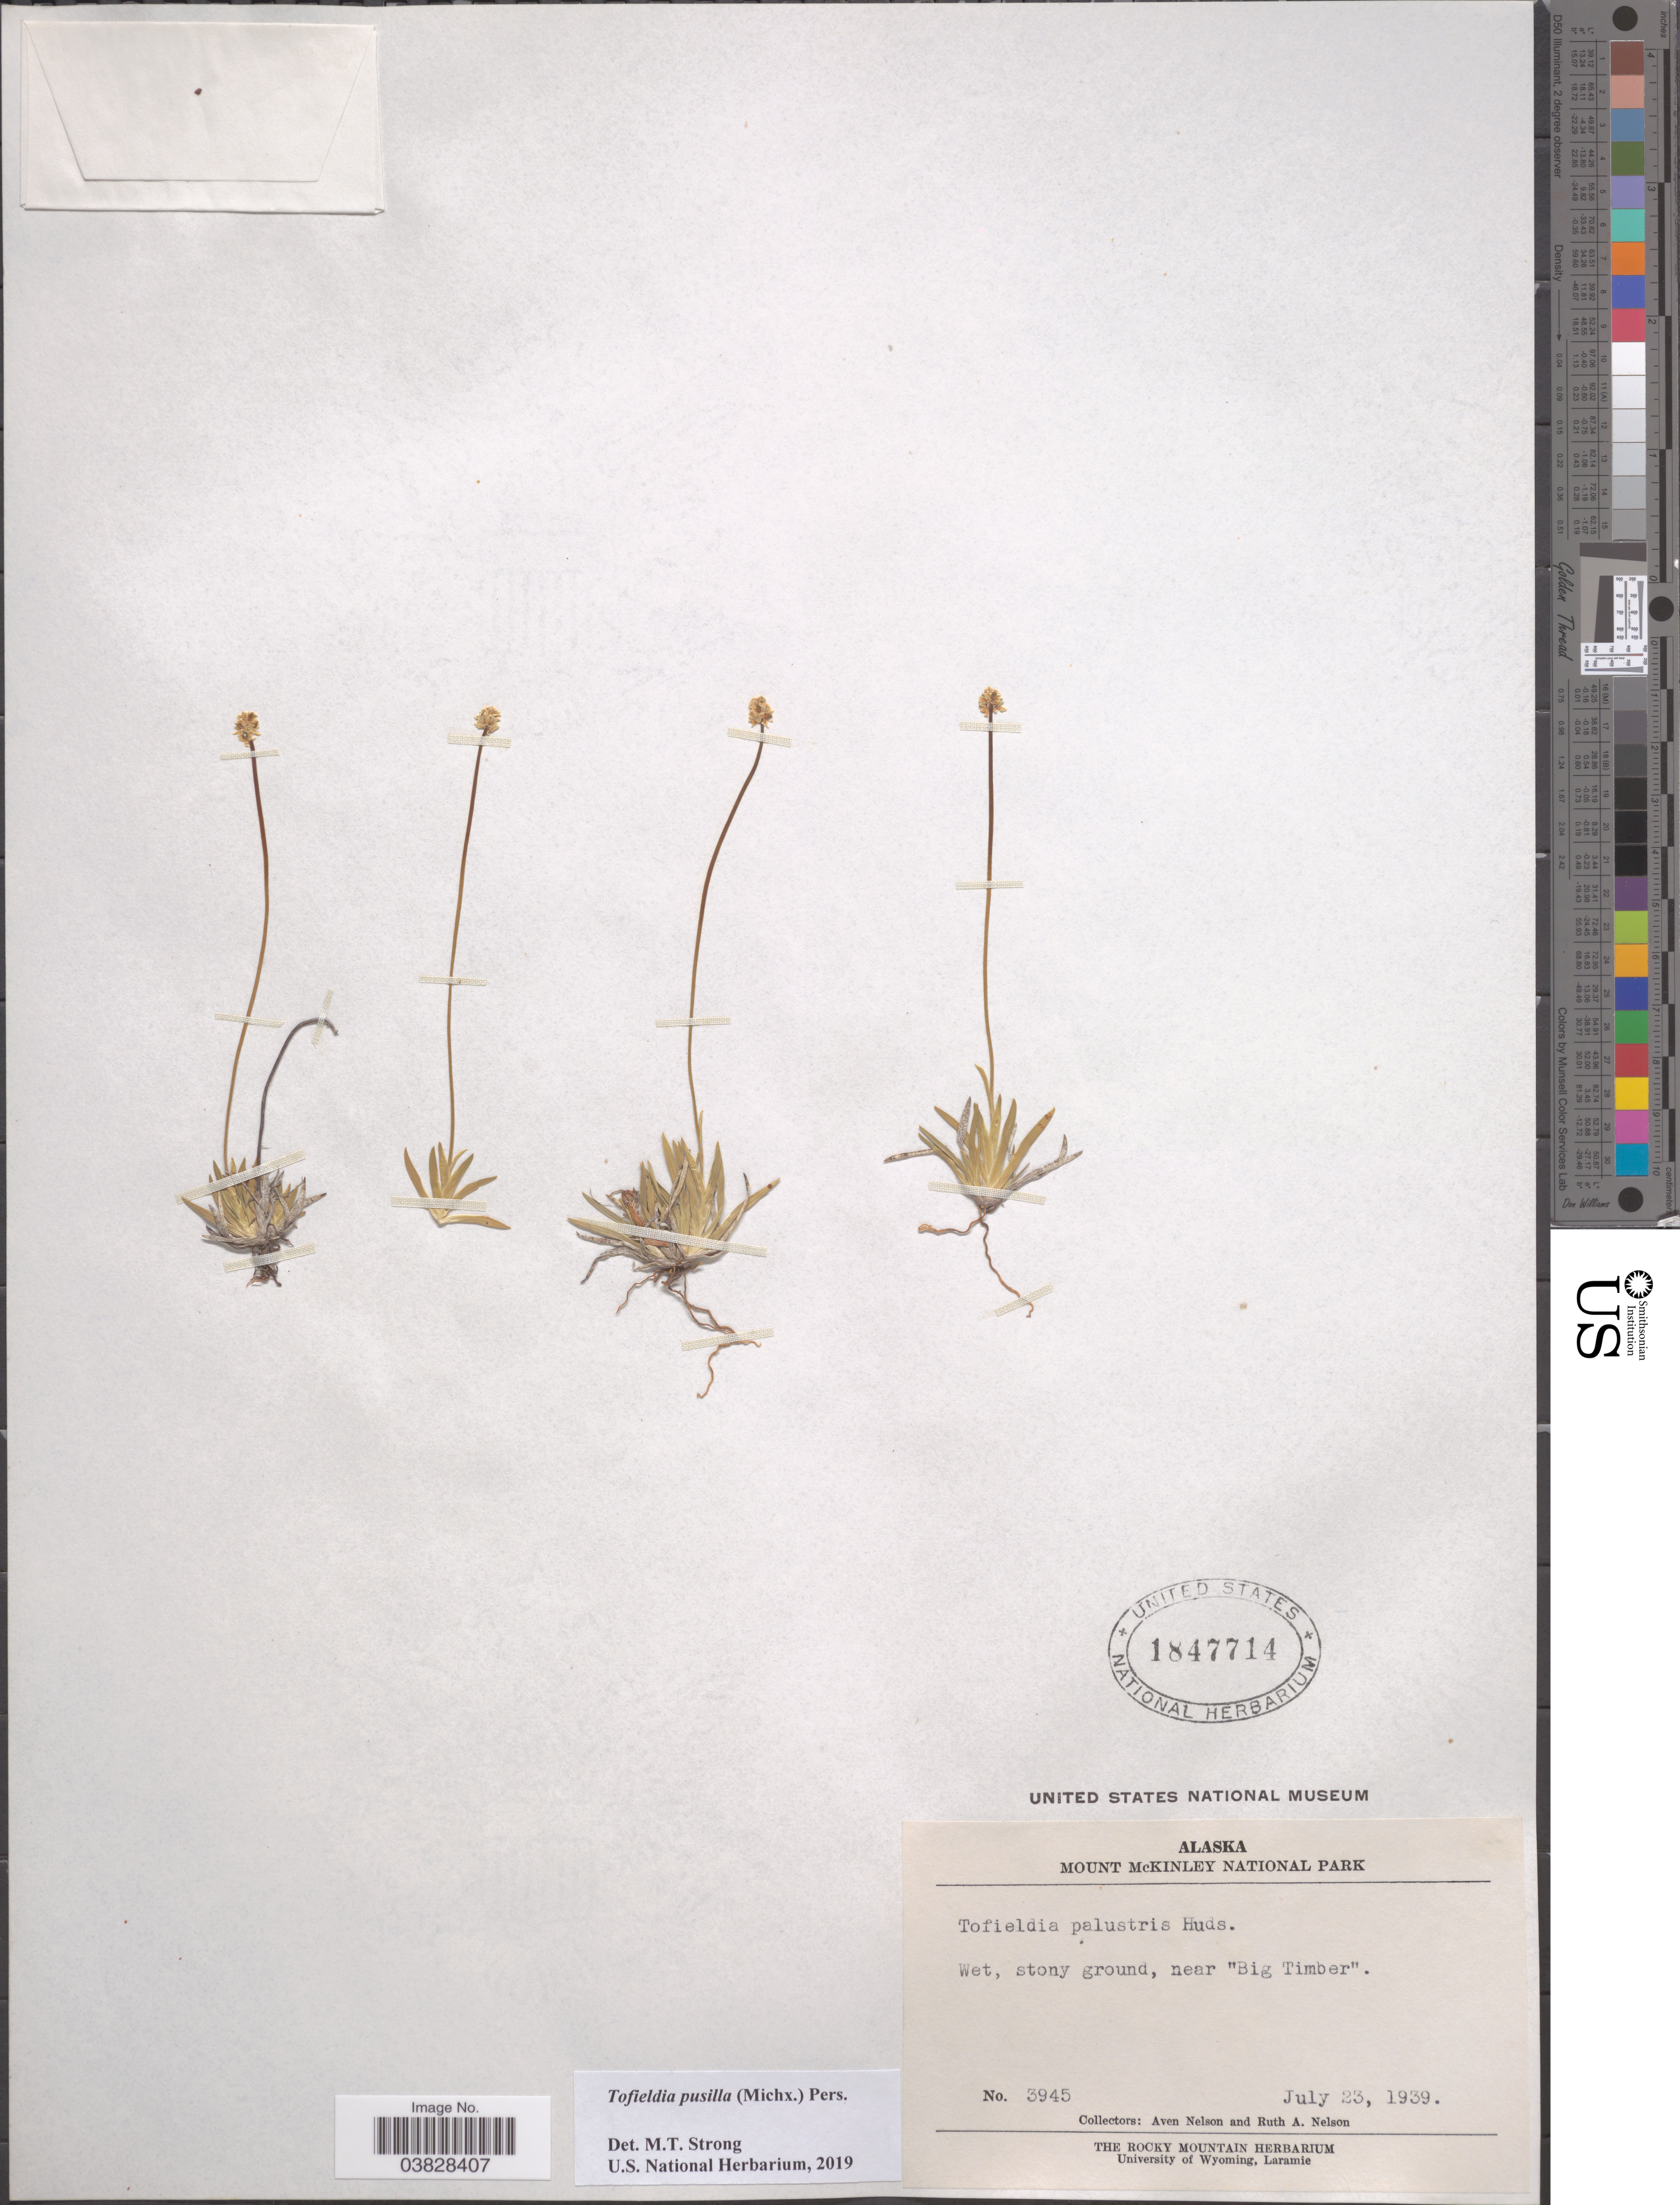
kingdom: Plantae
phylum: Tracheophyta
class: Liliopsida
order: Alismatales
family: Tofieldiaceae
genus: Tofieldia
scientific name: Tofieldia pusilla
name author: (Michx.) Pers.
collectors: A. Nelson & R. A. Nelson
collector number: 3945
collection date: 1939-07-23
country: United States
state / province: Alaska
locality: Mount McKinley National Park. Near "Big Timber".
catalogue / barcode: US 1847714